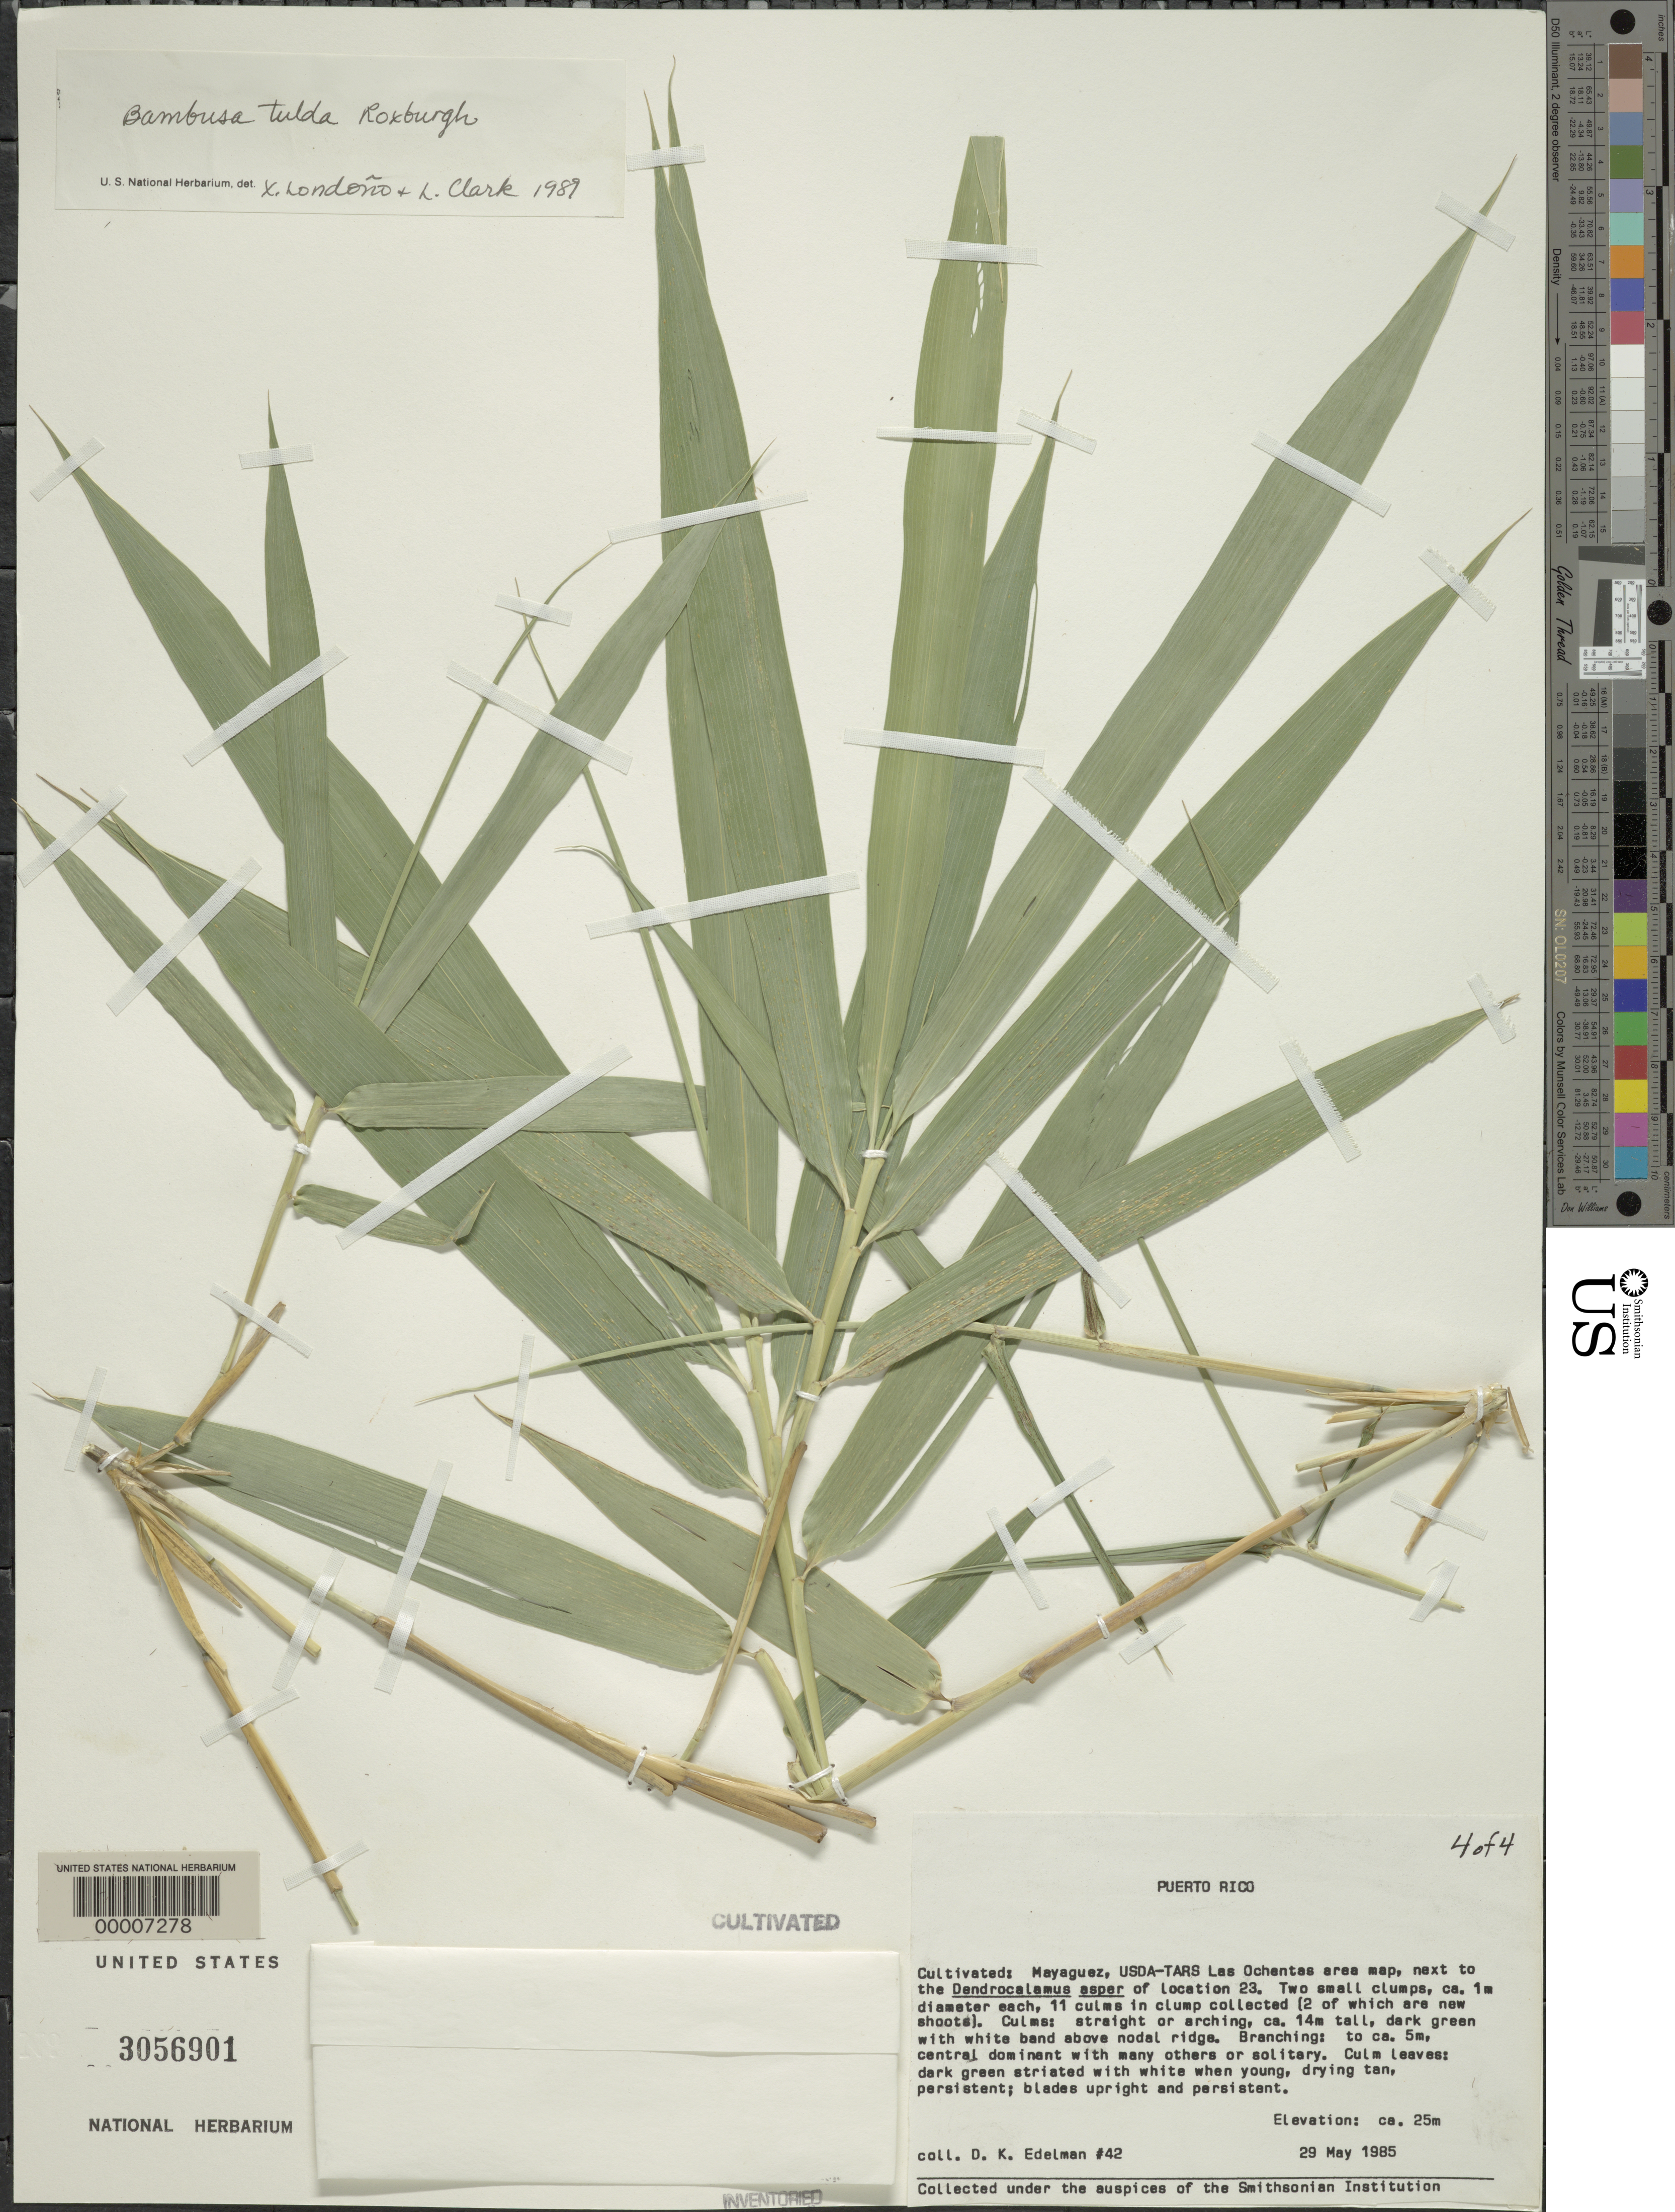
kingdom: Plantae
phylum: Tracheophyta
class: Liliopsida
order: Poales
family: Poaceae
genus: Bambusa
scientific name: Bambusa tulda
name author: Roxb.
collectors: D. Edelman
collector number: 42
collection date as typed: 29 May 1985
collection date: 1985-05-29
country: Puerto Rico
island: Greater Antilles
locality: Mayaguez, usda-tars, las ochentas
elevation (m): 25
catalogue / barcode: US 3056901